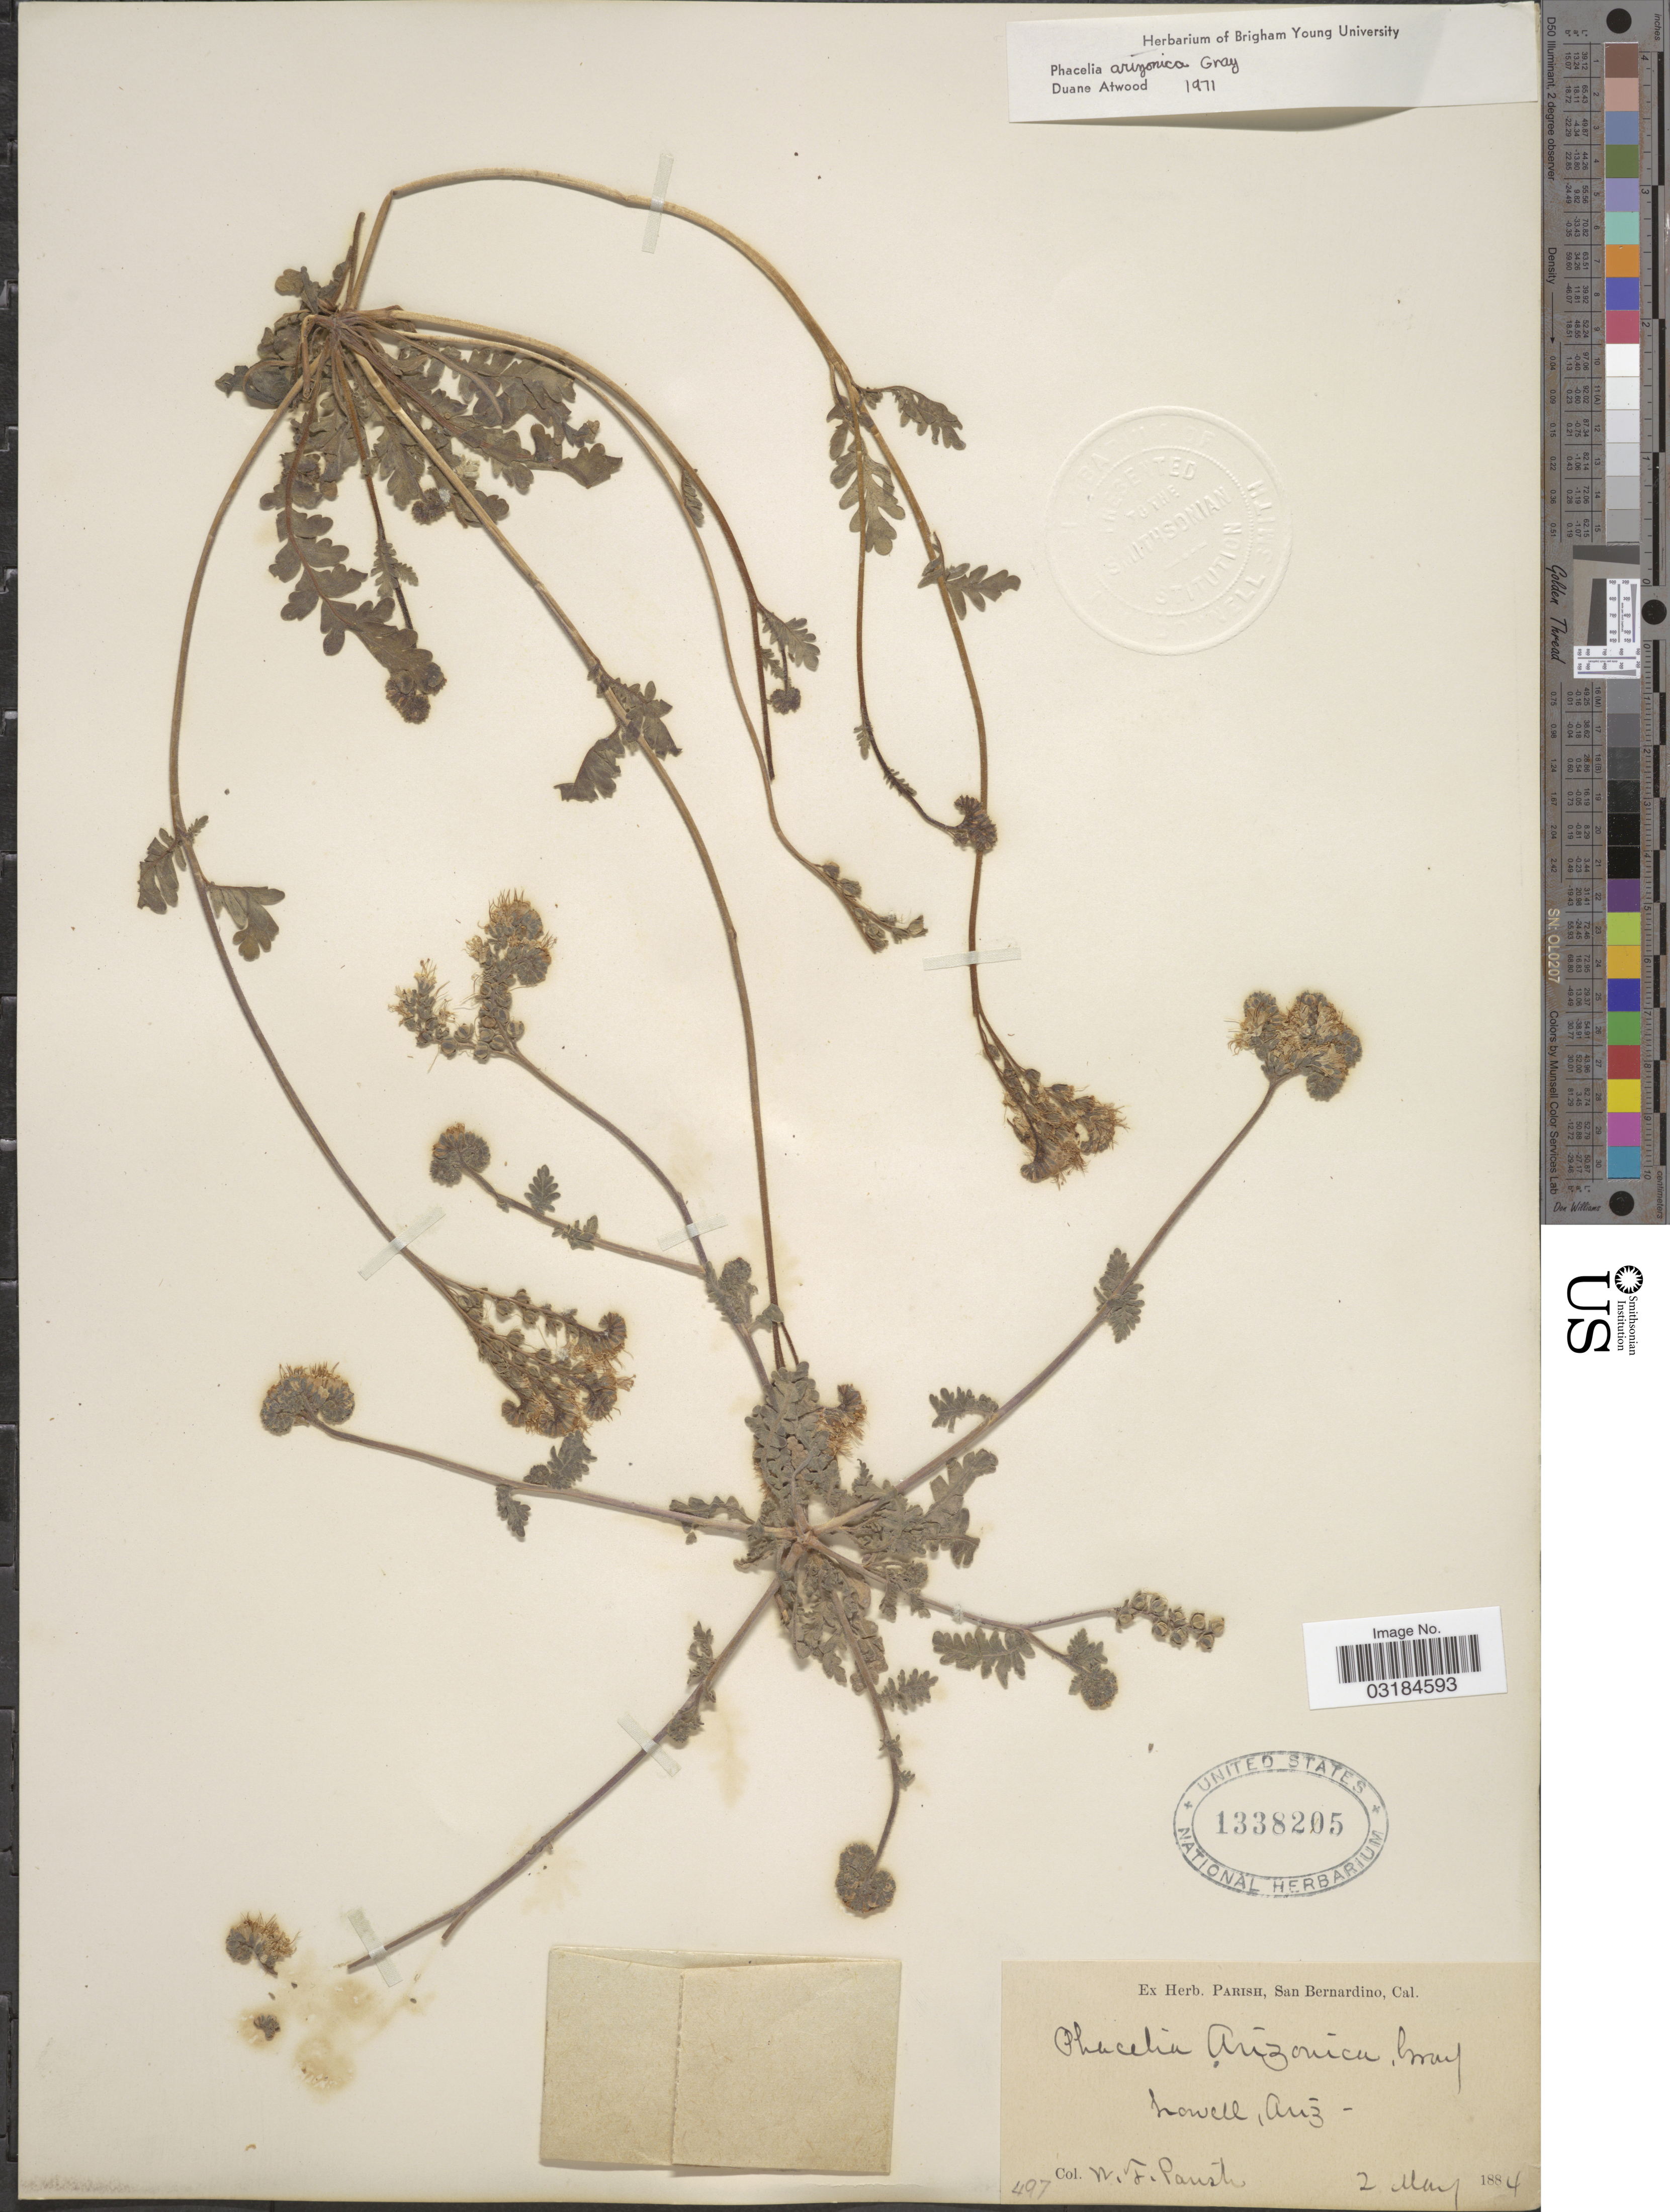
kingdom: Plantae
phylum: Tracheophyta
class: Magnoliopsida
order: Boraginales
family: Hydrophyllaceae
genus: Phacelia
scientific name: Phacelia arizonica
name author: A. Gray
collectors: W. F. Parish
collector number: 497?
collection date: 1884-05-02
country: United States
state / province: Arizona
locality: Lowell.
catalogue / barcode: US 1338205